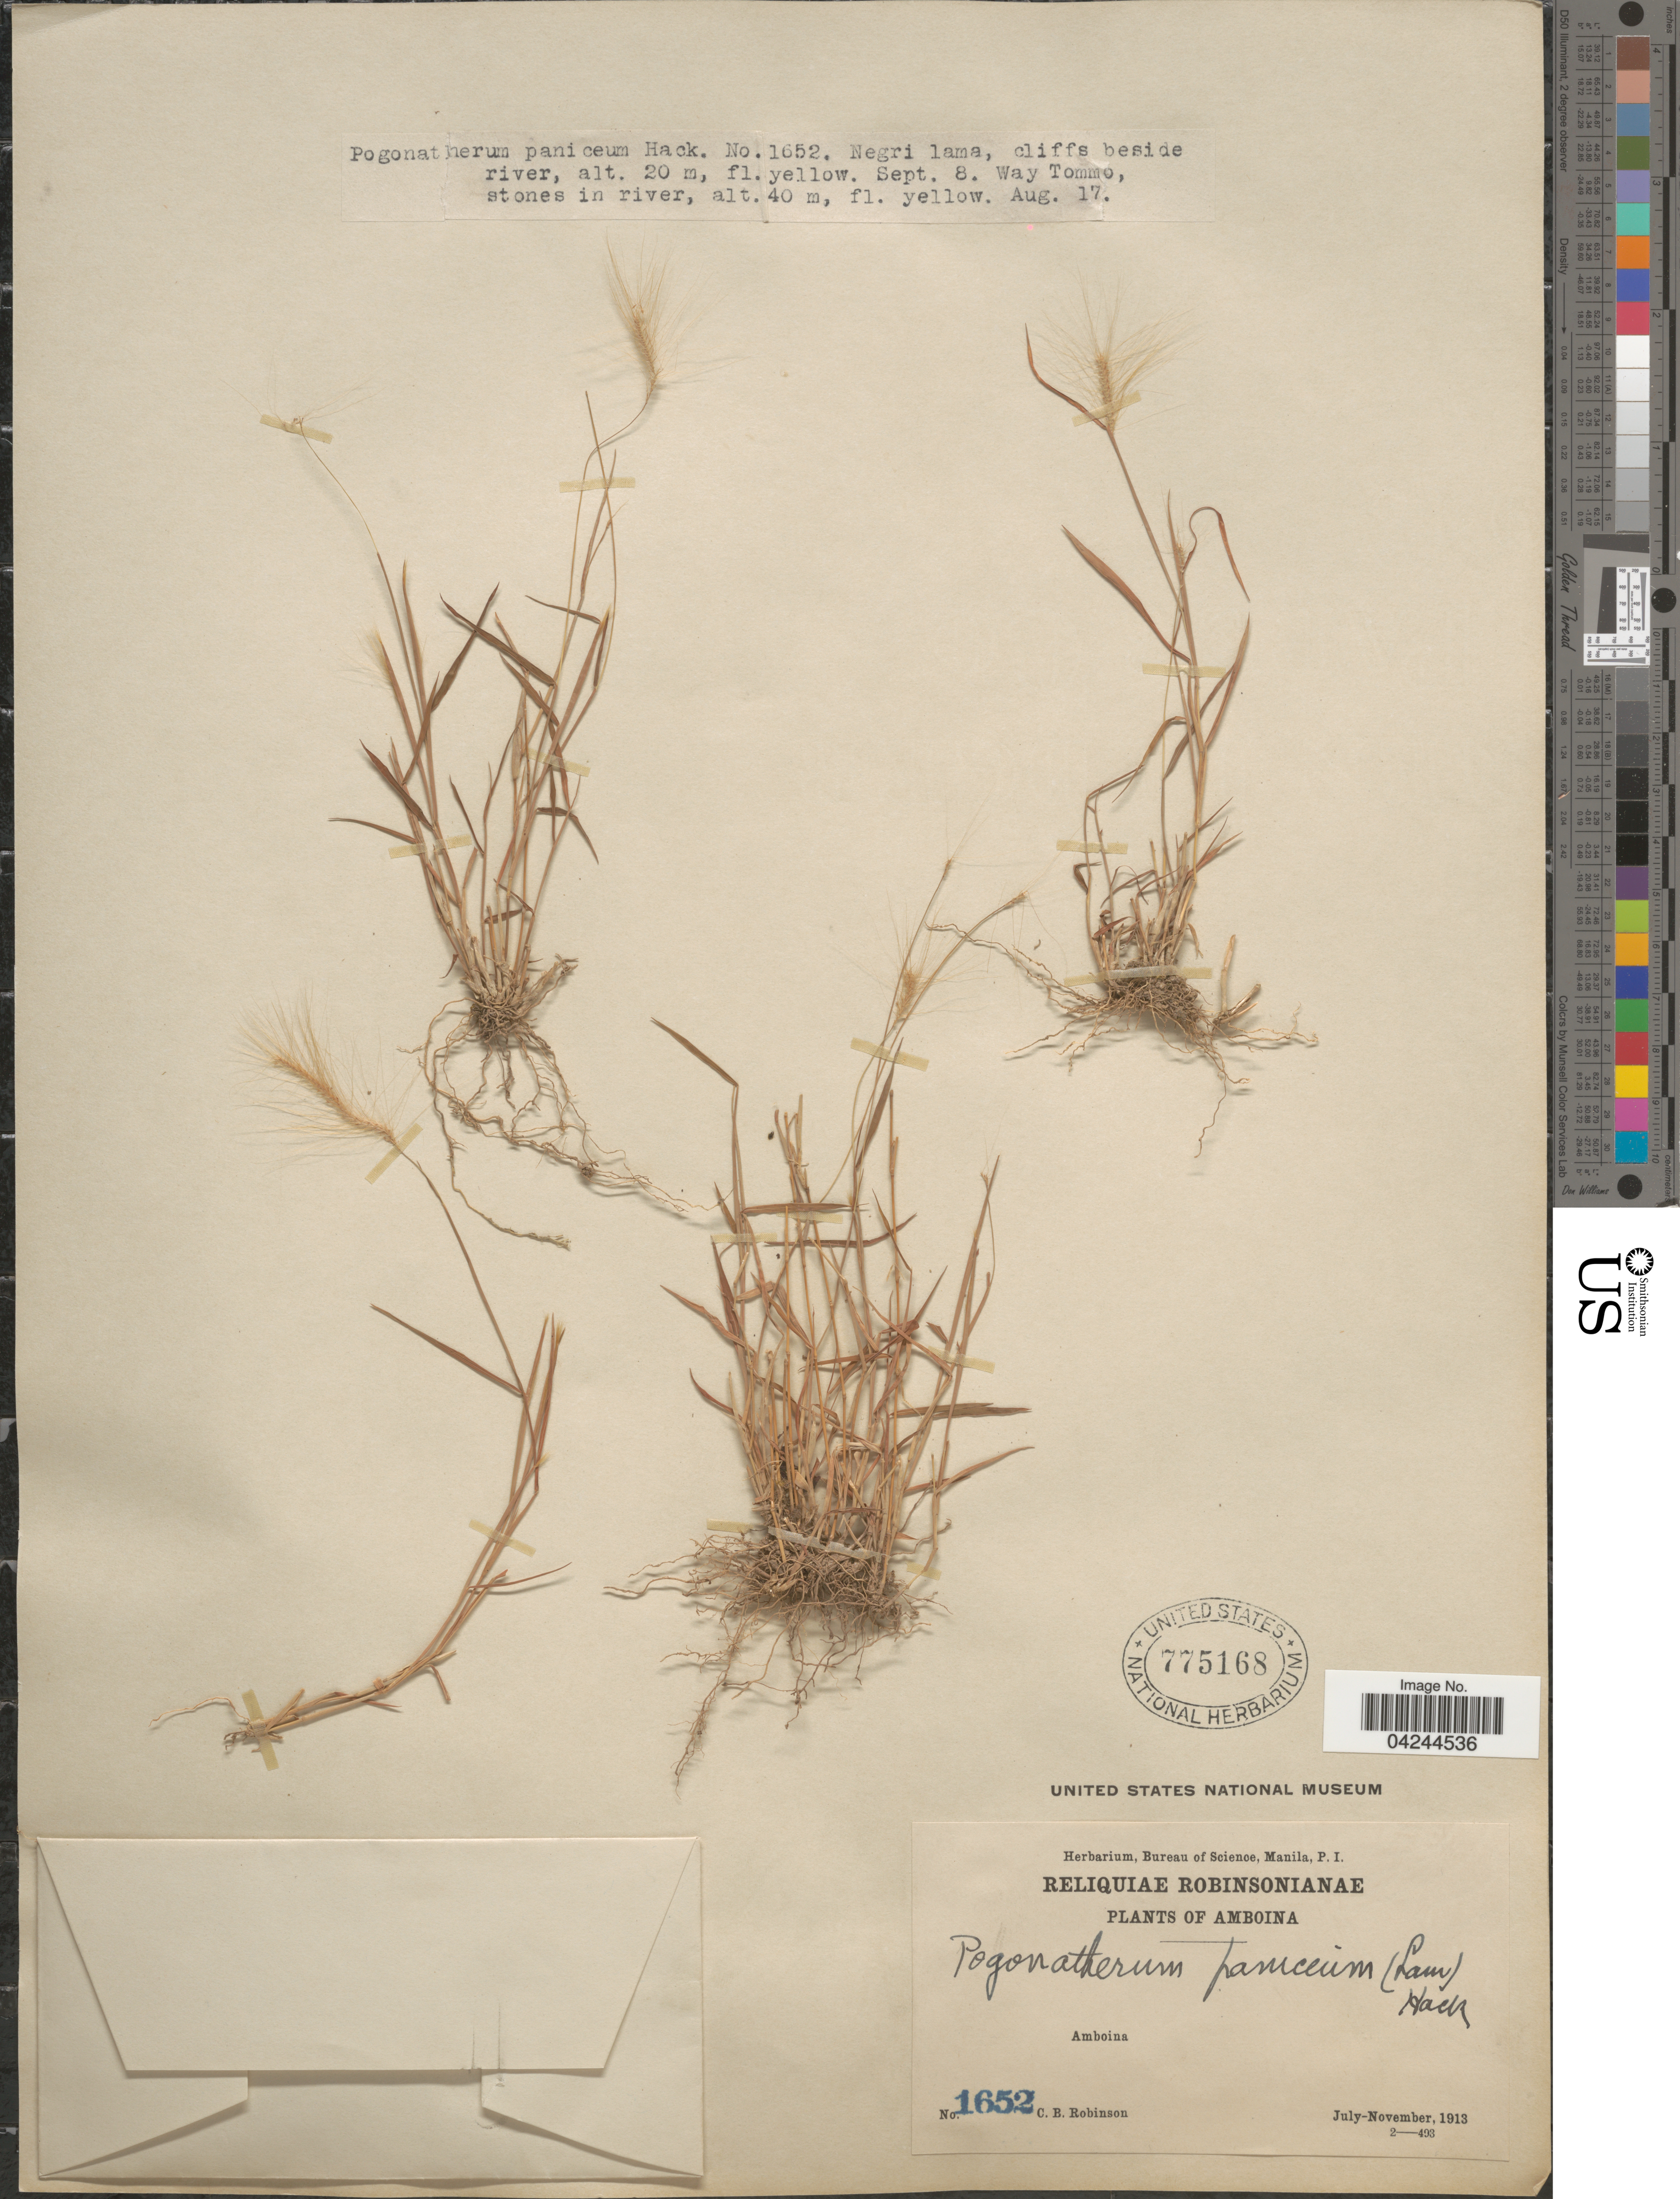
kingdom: Plantae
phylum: Tracheophyta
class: Liliopsida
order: Poales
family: Poaceae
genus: Pogonatherum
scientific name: Pogonatherum crinitum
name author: (Thunb.) Kunth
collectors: C. Robinson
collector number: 1652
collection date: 1913-09-08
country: Indonesia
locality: Amboina. Negri lama, cliffs beside river. Way Tommo, stones in river.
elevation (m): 20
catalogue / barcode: US 775168